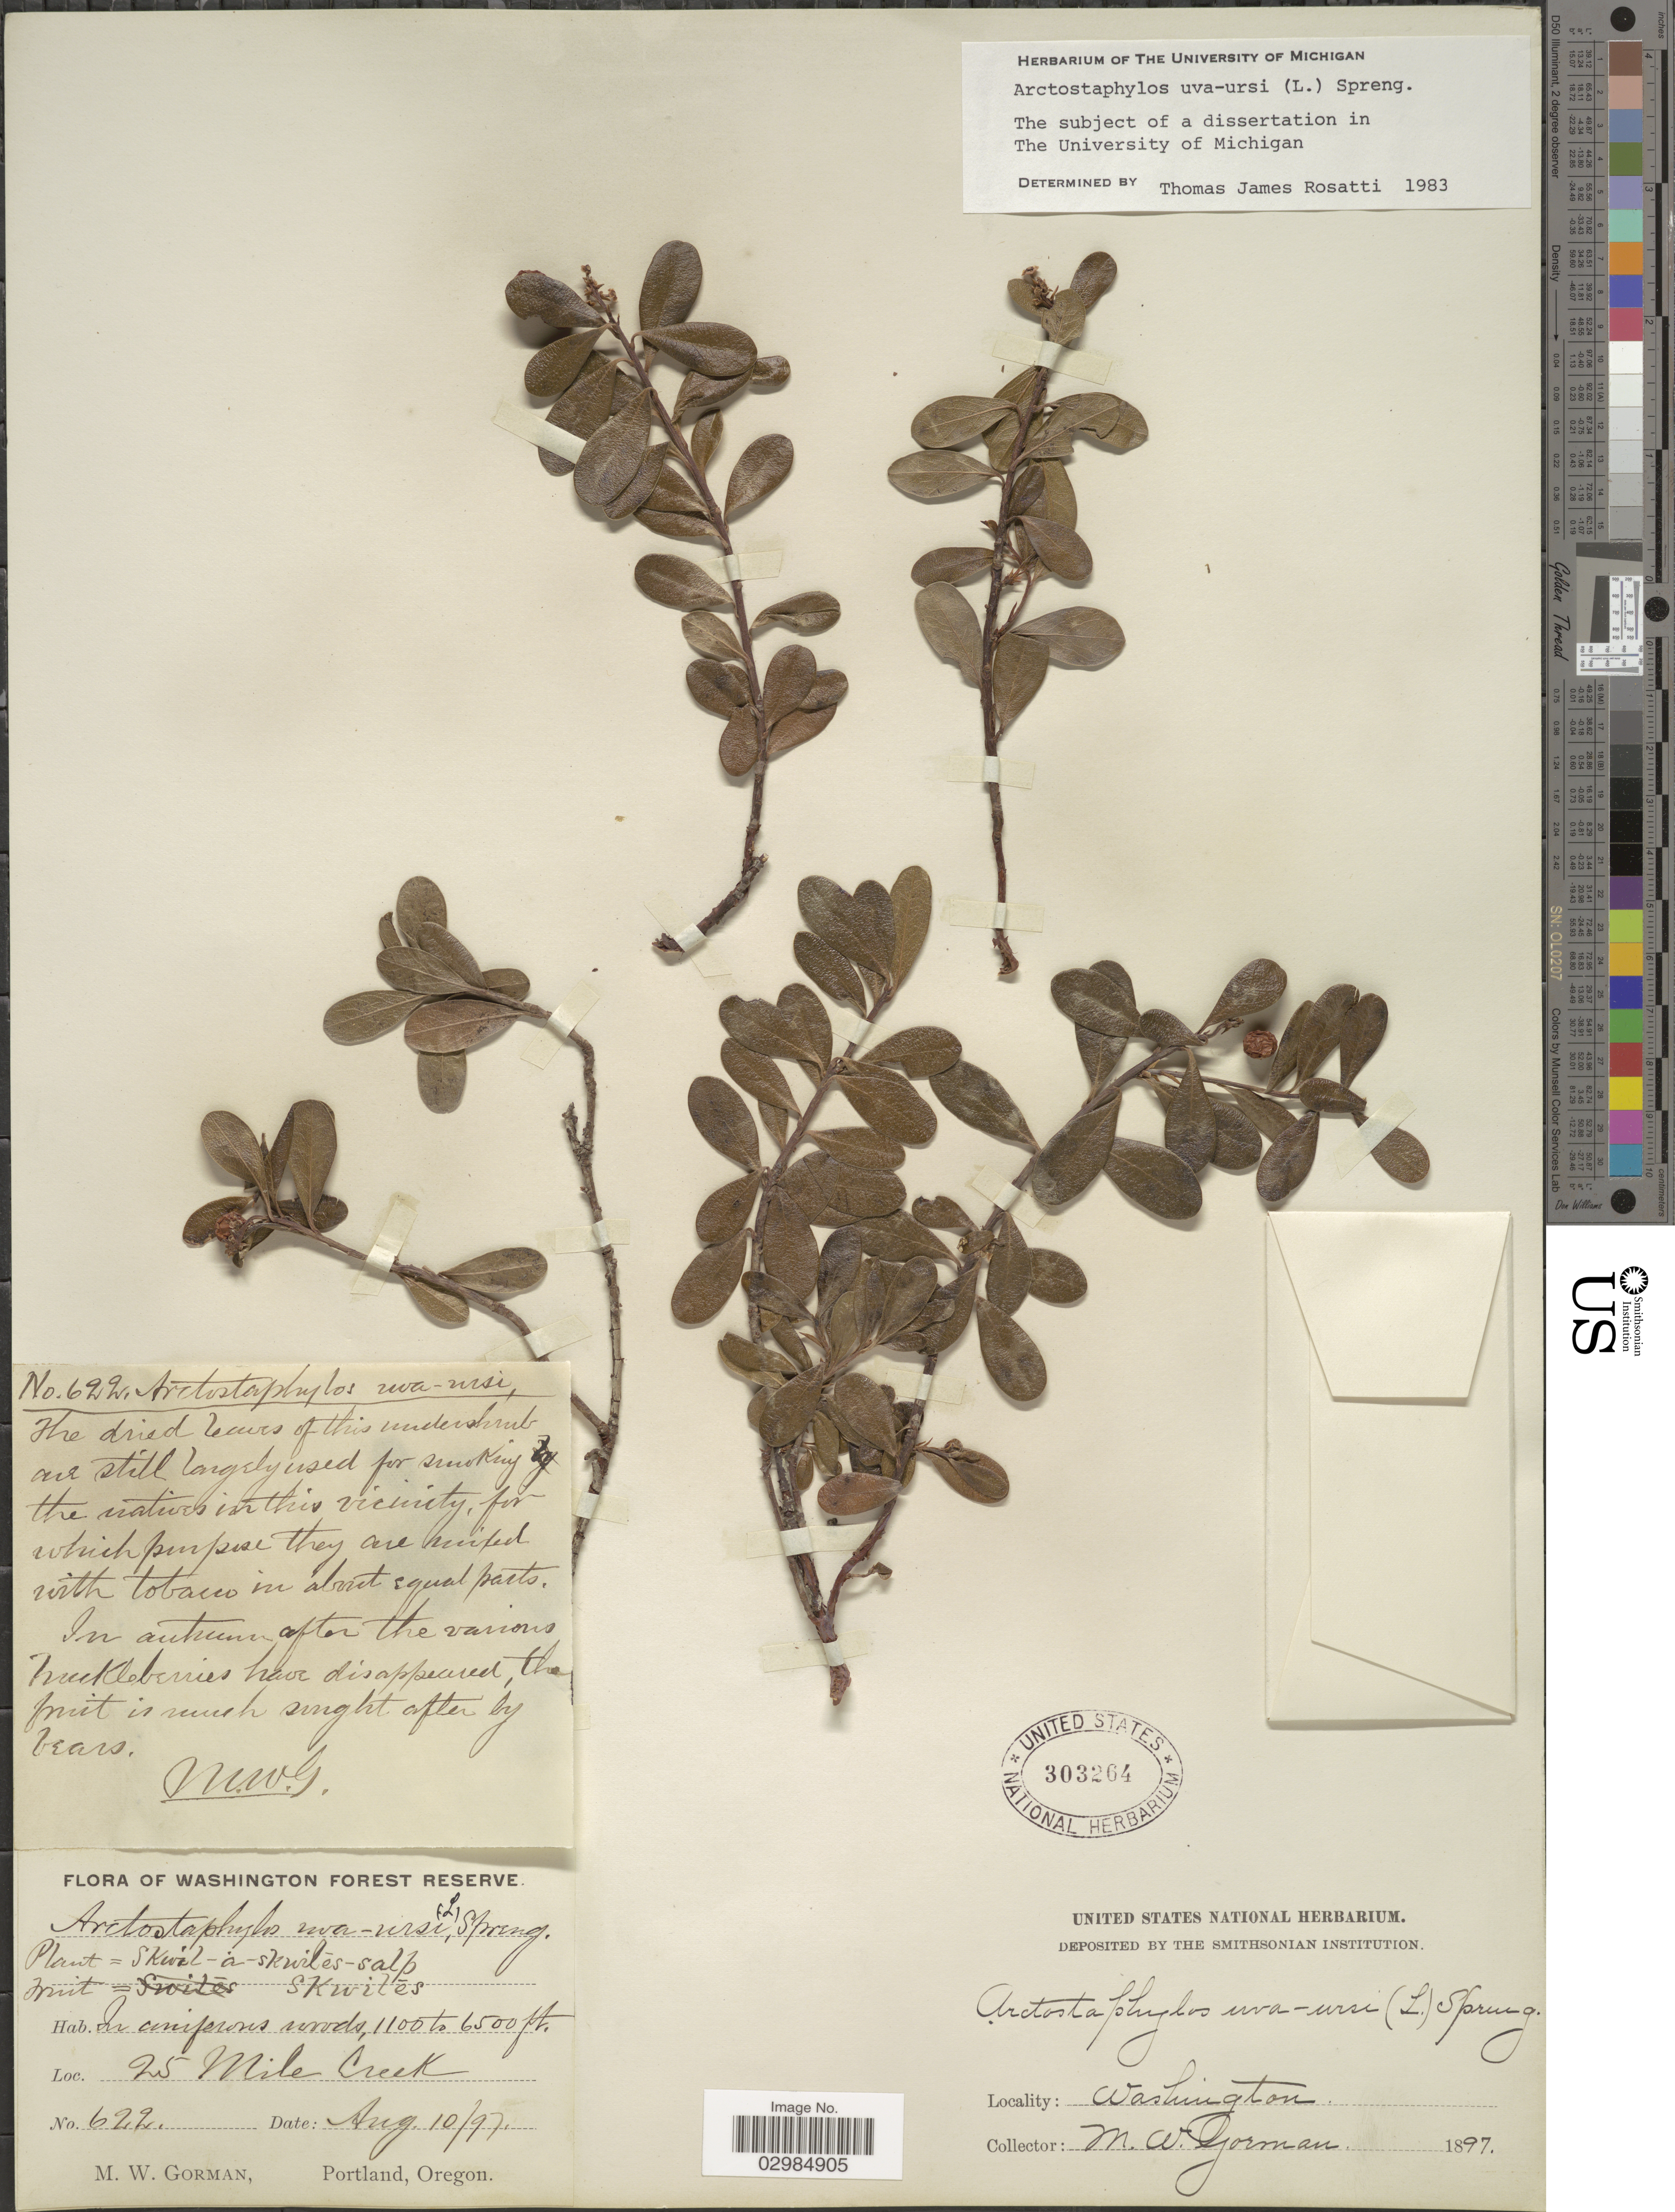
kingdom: Plantae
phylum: Tracheophyta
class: Magnoliopsida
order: Ericales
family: Ericaceae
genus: Arctostaphylos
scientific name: Arctostaphylos uva-ursi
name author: (L.) Spreng.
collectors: M. W. Gorman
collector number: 622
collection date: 1897-08-10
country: United States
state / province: Washington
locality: Washington Forest Reserve. 25 Mile Creek.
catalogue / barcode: US 303264